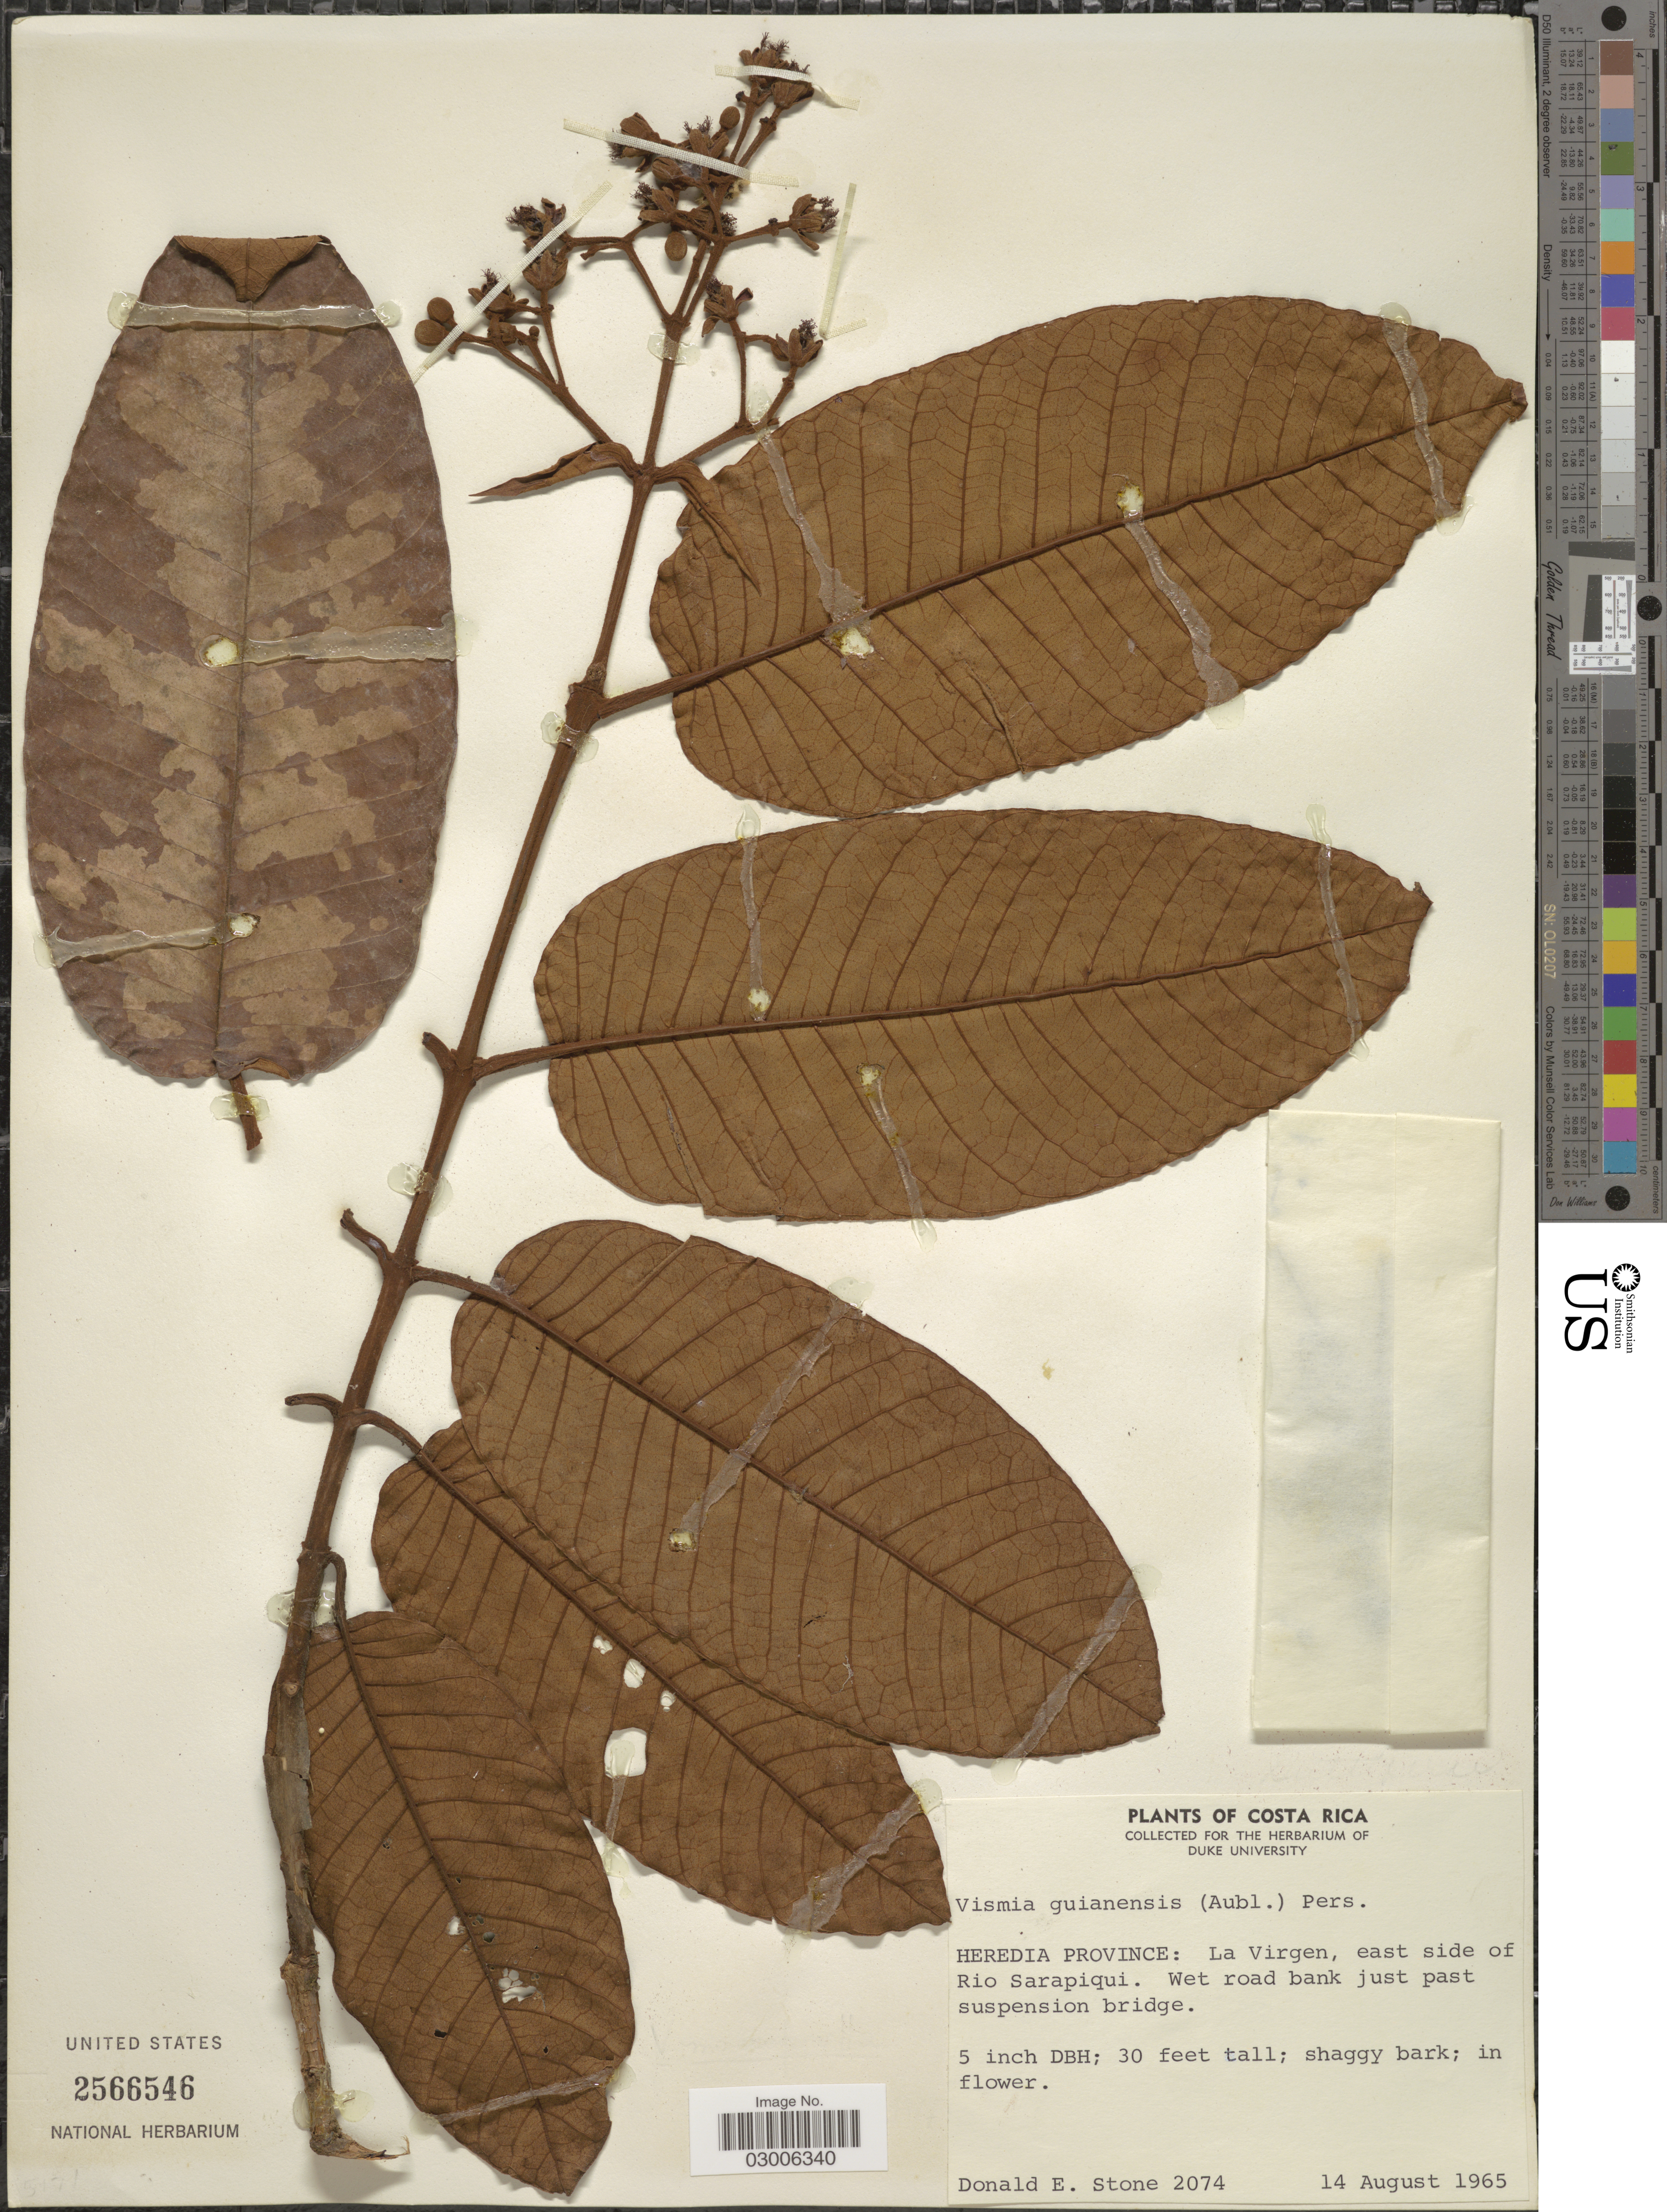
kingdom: Plantae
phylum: Tracheophyta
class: Magnoliopsida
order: Malpighiales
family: Hypericaceae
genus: Vismia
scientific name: Vismia macrophylla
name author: Kunth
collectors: D. E. Stone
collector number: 2074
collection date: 1965-08-14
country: Costa Rica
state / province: Heredia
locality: La Virgen, east side of Rio Sarapiqui. Wet road bank just past suspension bridge.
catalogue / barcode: US 2566546